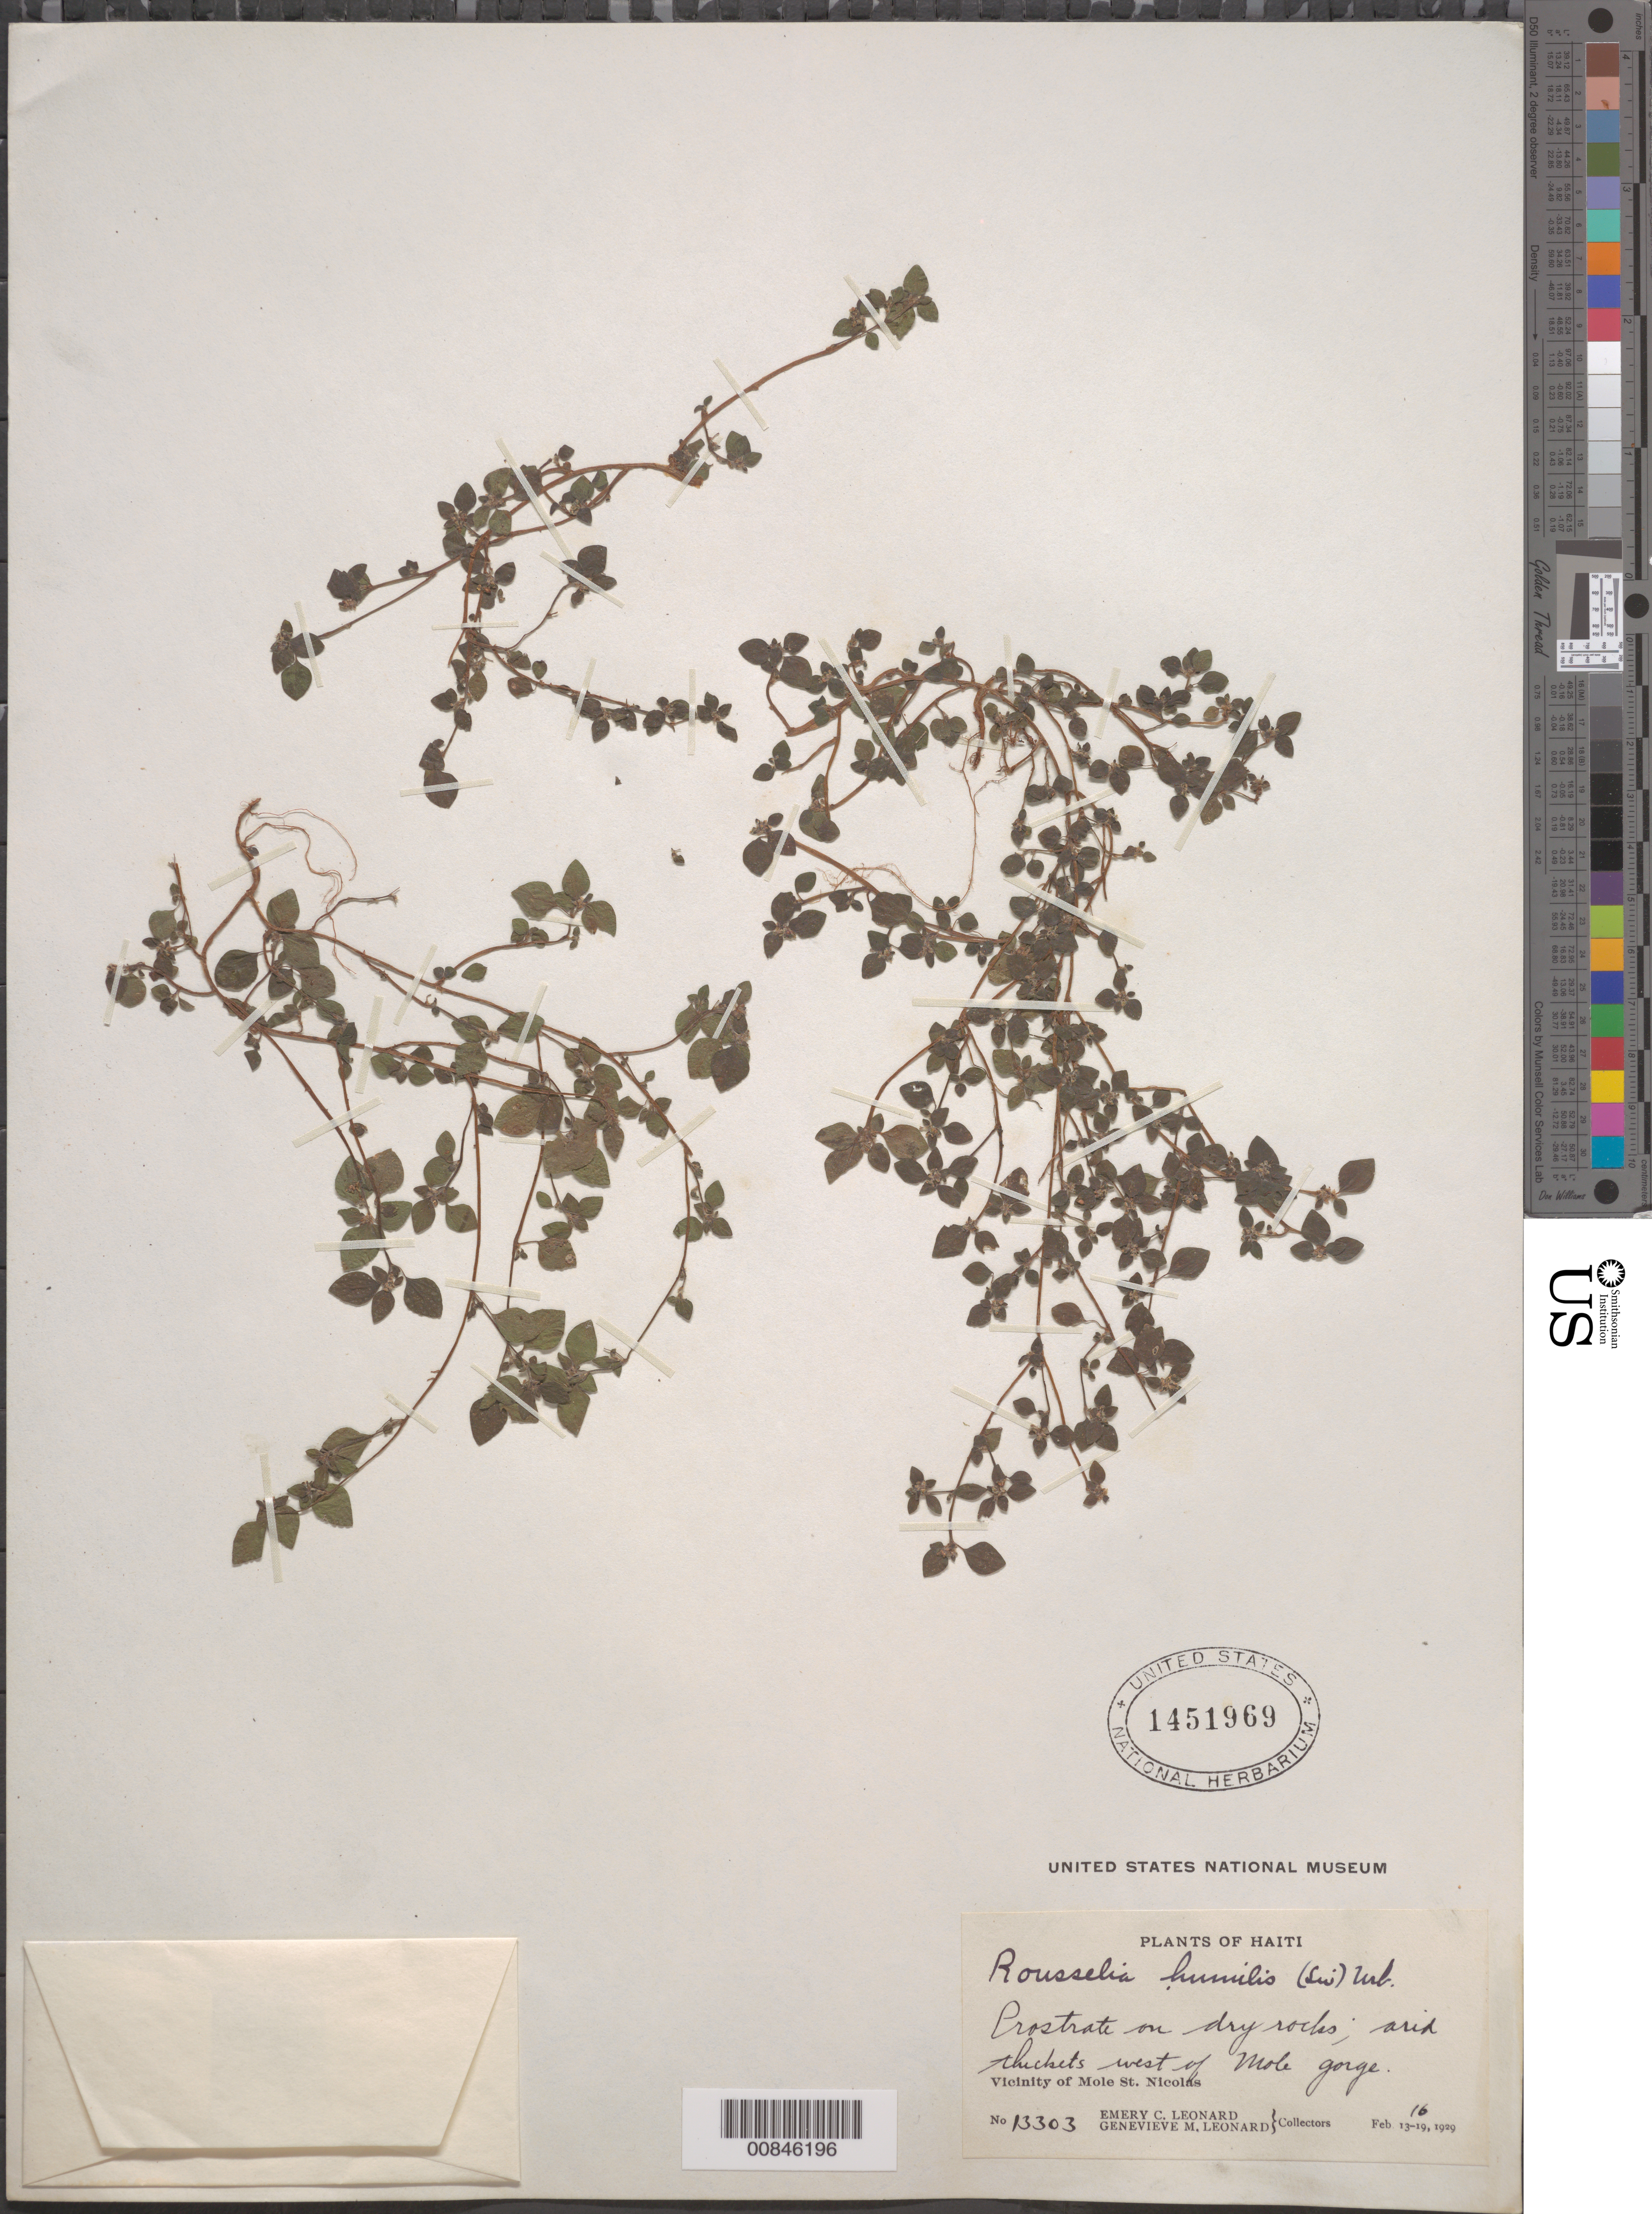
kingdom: Plantae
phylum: Tracheophyta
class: Magnoliopsida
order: Rosales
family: Urticaceae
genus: Rousselia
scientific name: Rousselia humilis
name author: (Sw.) Urb.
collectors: E. C. Leonard & G. M. Leonard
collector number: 13303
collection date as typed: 16 Feb 1929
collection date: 1929-02-16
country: Haiti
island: Hispaniola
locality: Vicinity of Mole St. Nicolas, west of Mole Gorge.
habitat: On dry rocks; arid thickets.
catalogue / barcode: US 1451969